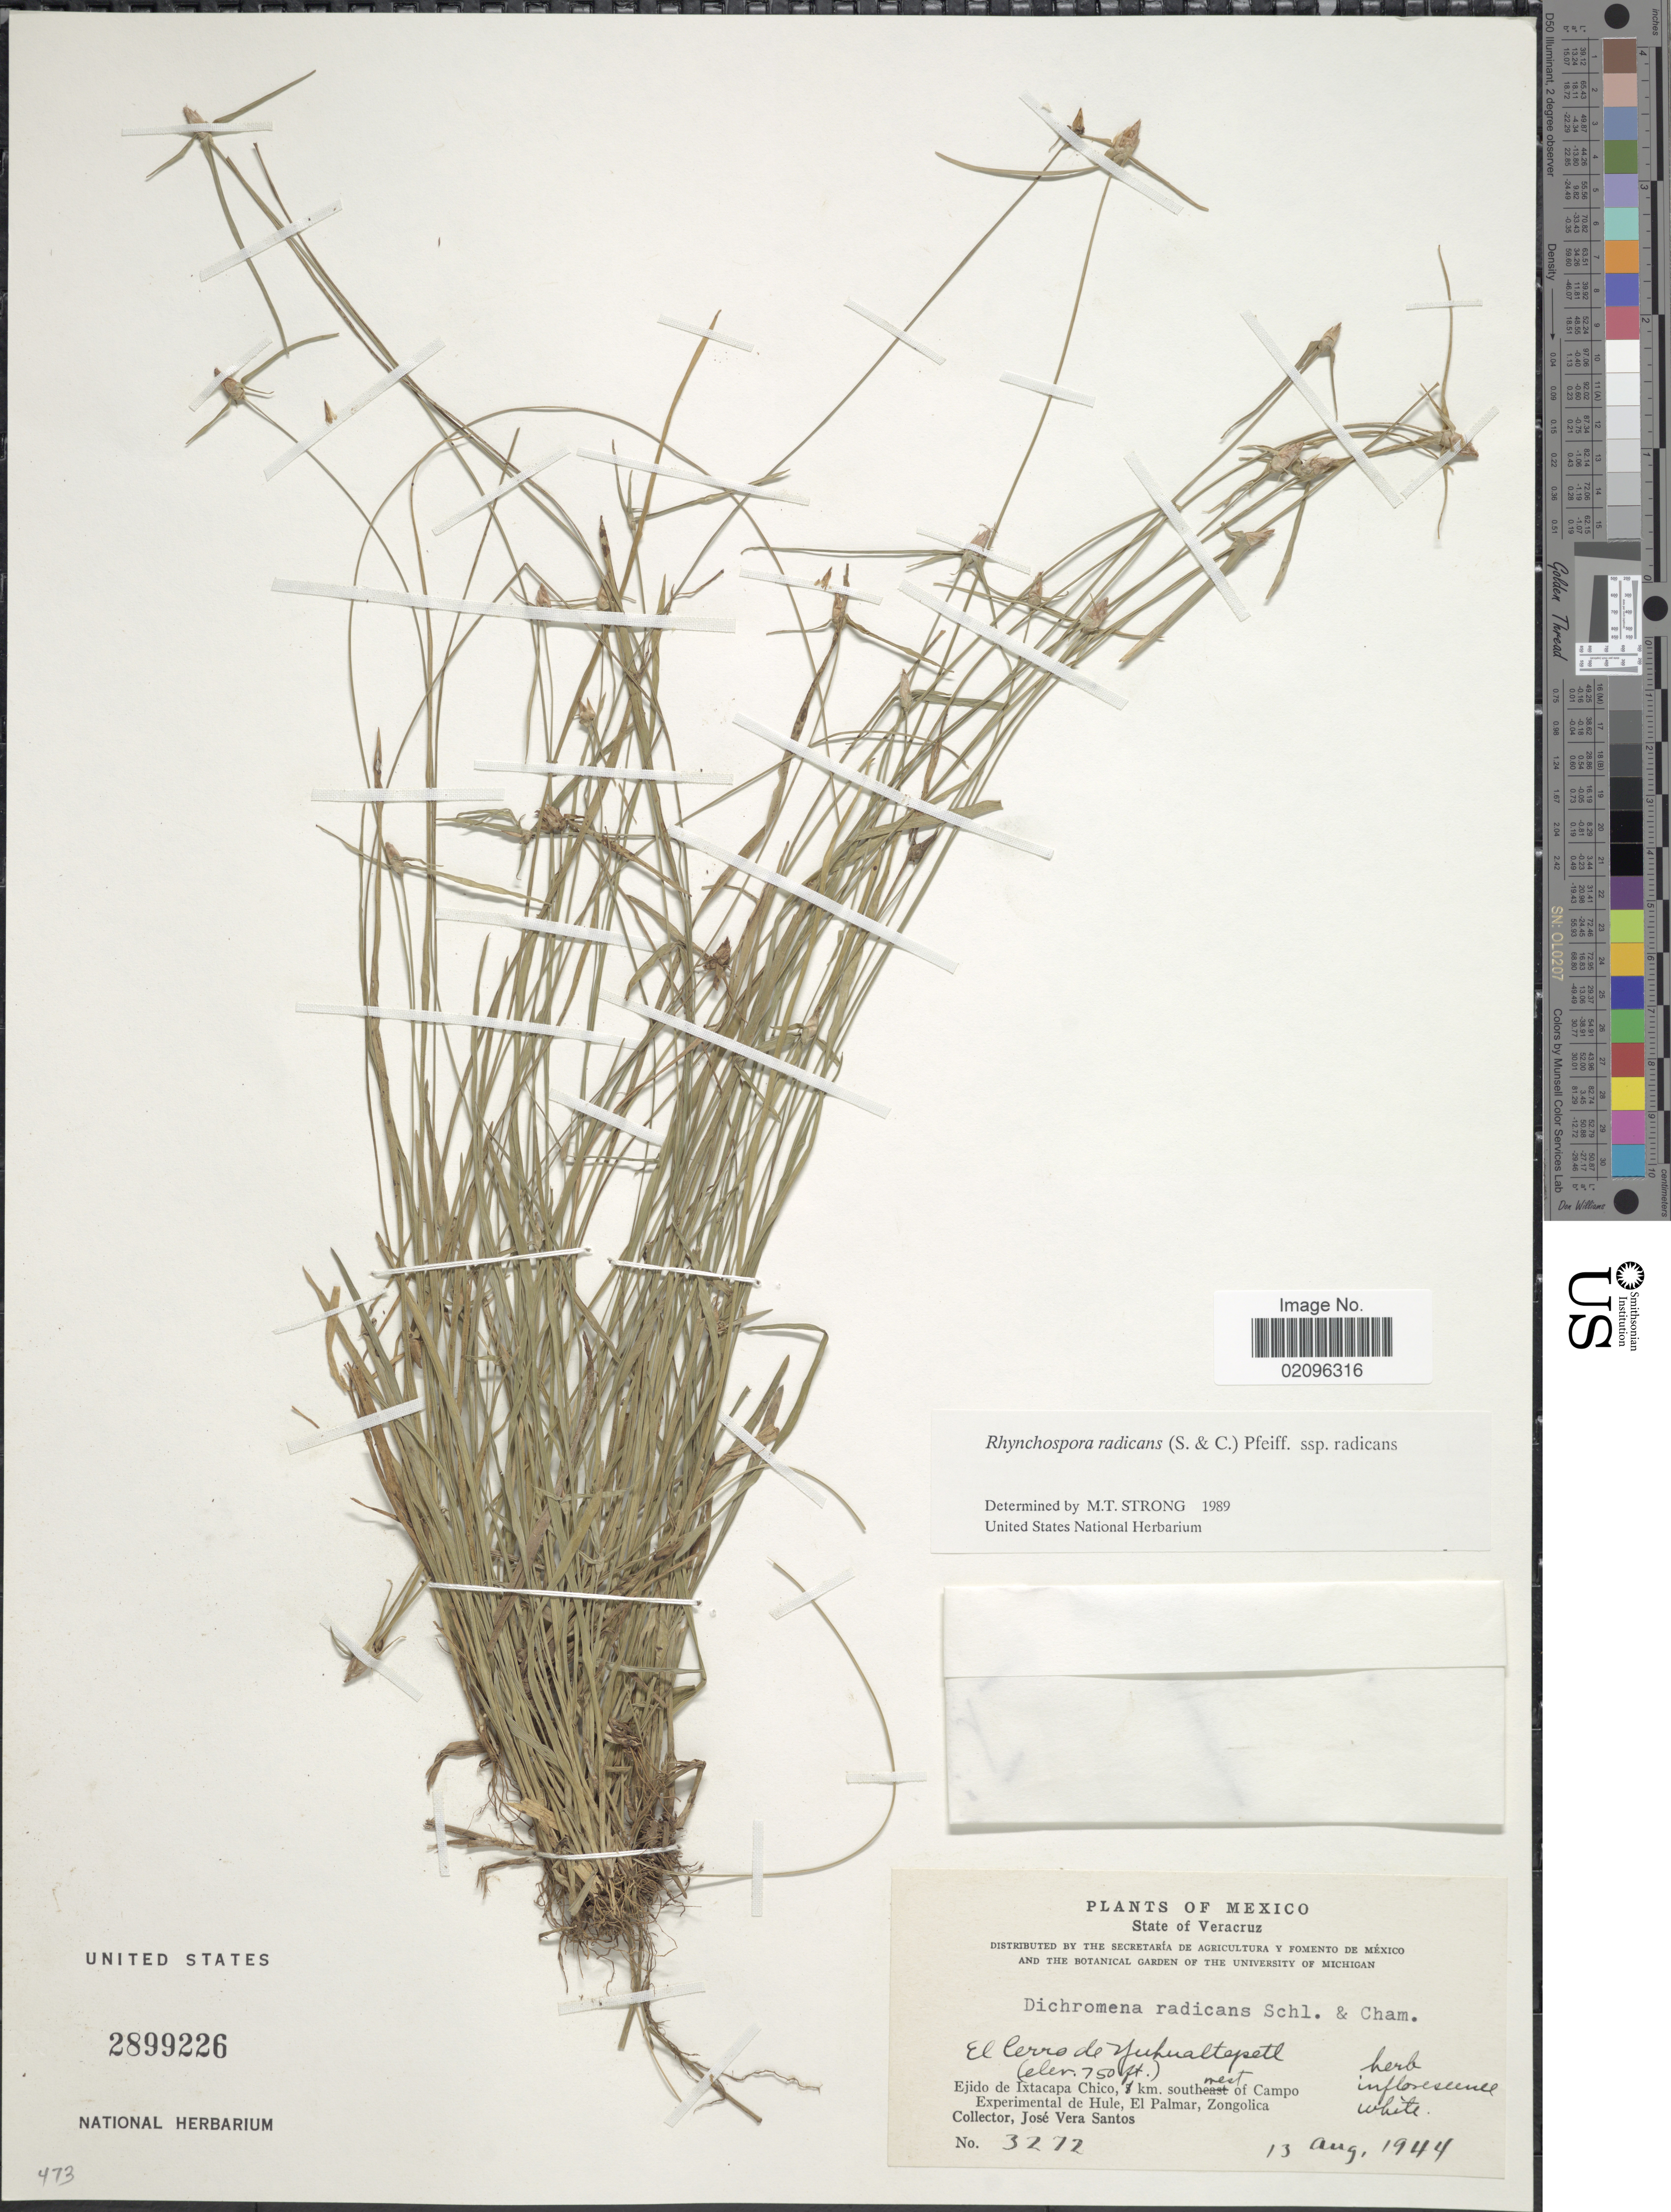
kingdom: Plantae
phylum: Tracheophyta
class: Liliopsida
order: Poales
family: Cyperaceae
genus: Rhynchospora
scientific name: Rhynchospora radicans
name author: (Schltdl. & Cham.) H. Pfeiff.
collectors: J. Santos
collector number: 3272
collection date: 1944-08-13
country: Mexico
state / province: Veracruz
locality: State of Vera Cruz. Ejido de Ixtacapa Chico, 1 km southwest of Campo, Experimental de Hule, El Palmar, Zongolica.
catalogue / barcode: US 2899226